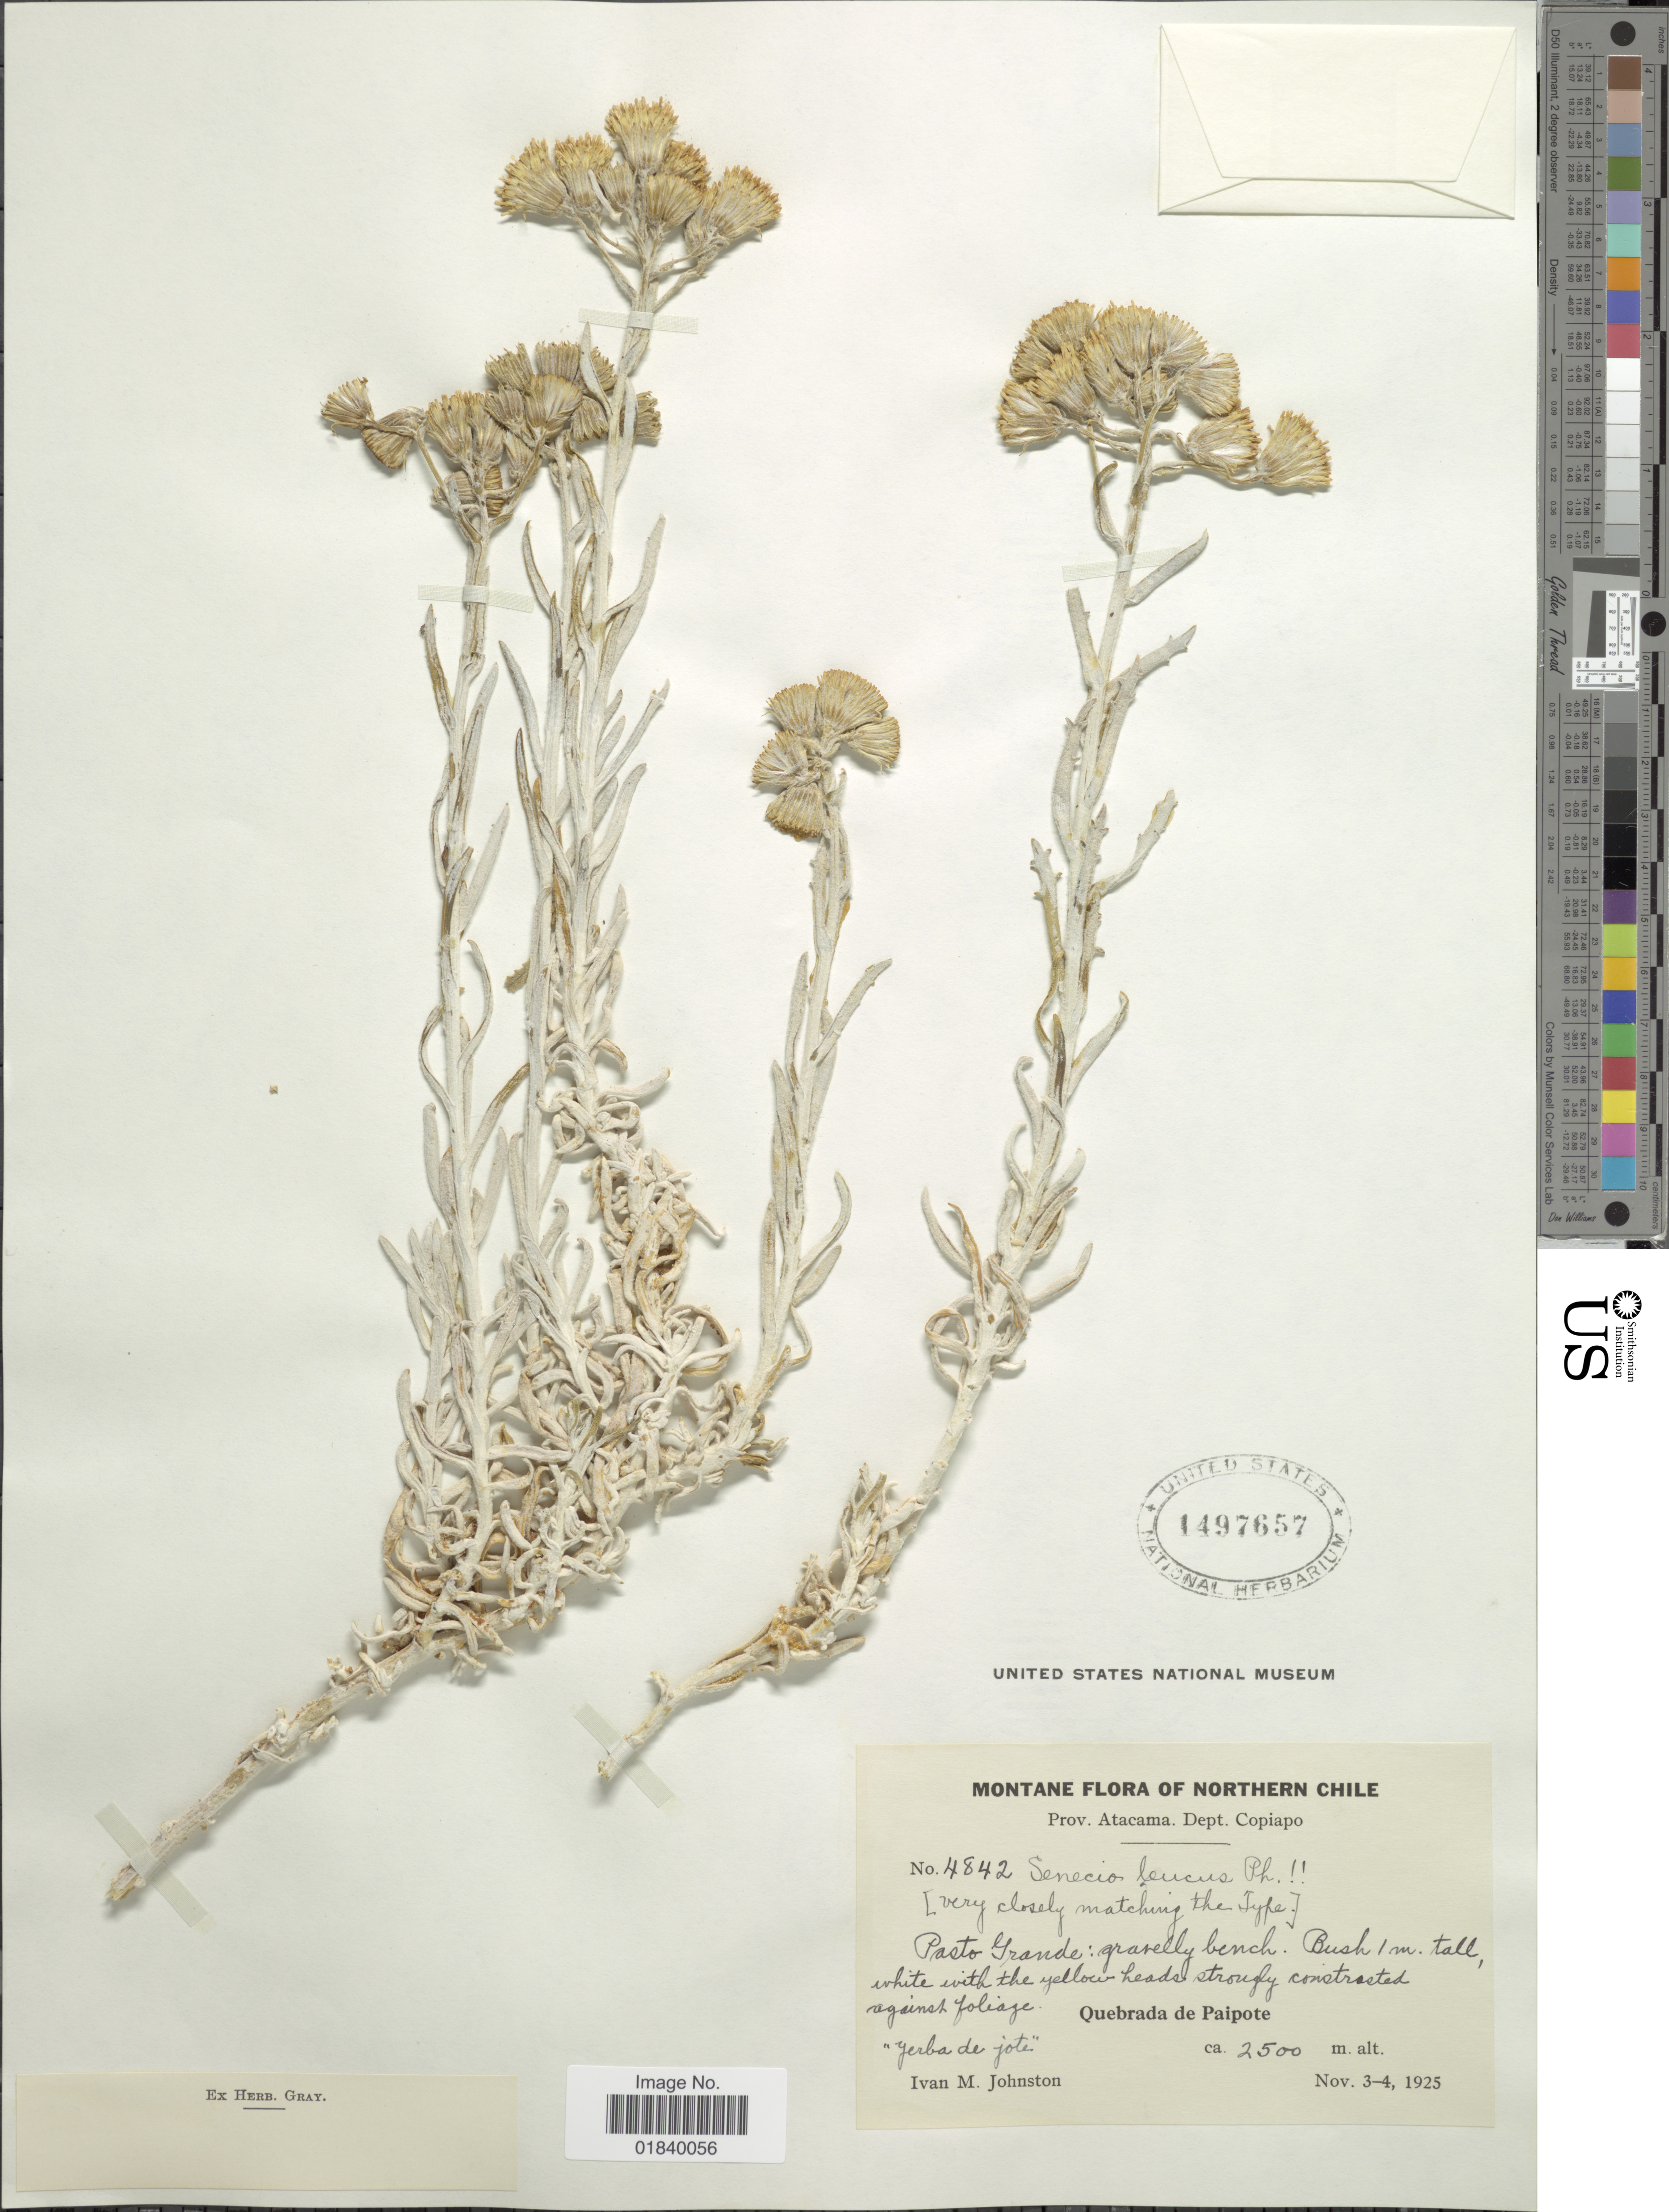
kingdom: Plantae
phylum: Tracheophyta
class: Magnoliopsida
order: Asterales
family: Asteraceae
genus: Senecio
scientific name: Senecio leucus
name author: Phil.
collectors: I.M. Johnston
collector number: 4842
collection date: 1925-11-03/1925-11-04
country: Chile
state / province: Atacama (III)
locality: Northern Chile, Prov. Atacama, Dept. Copiapo. Quebrada de Paipote.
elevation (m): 2500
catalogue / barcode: US 1497657